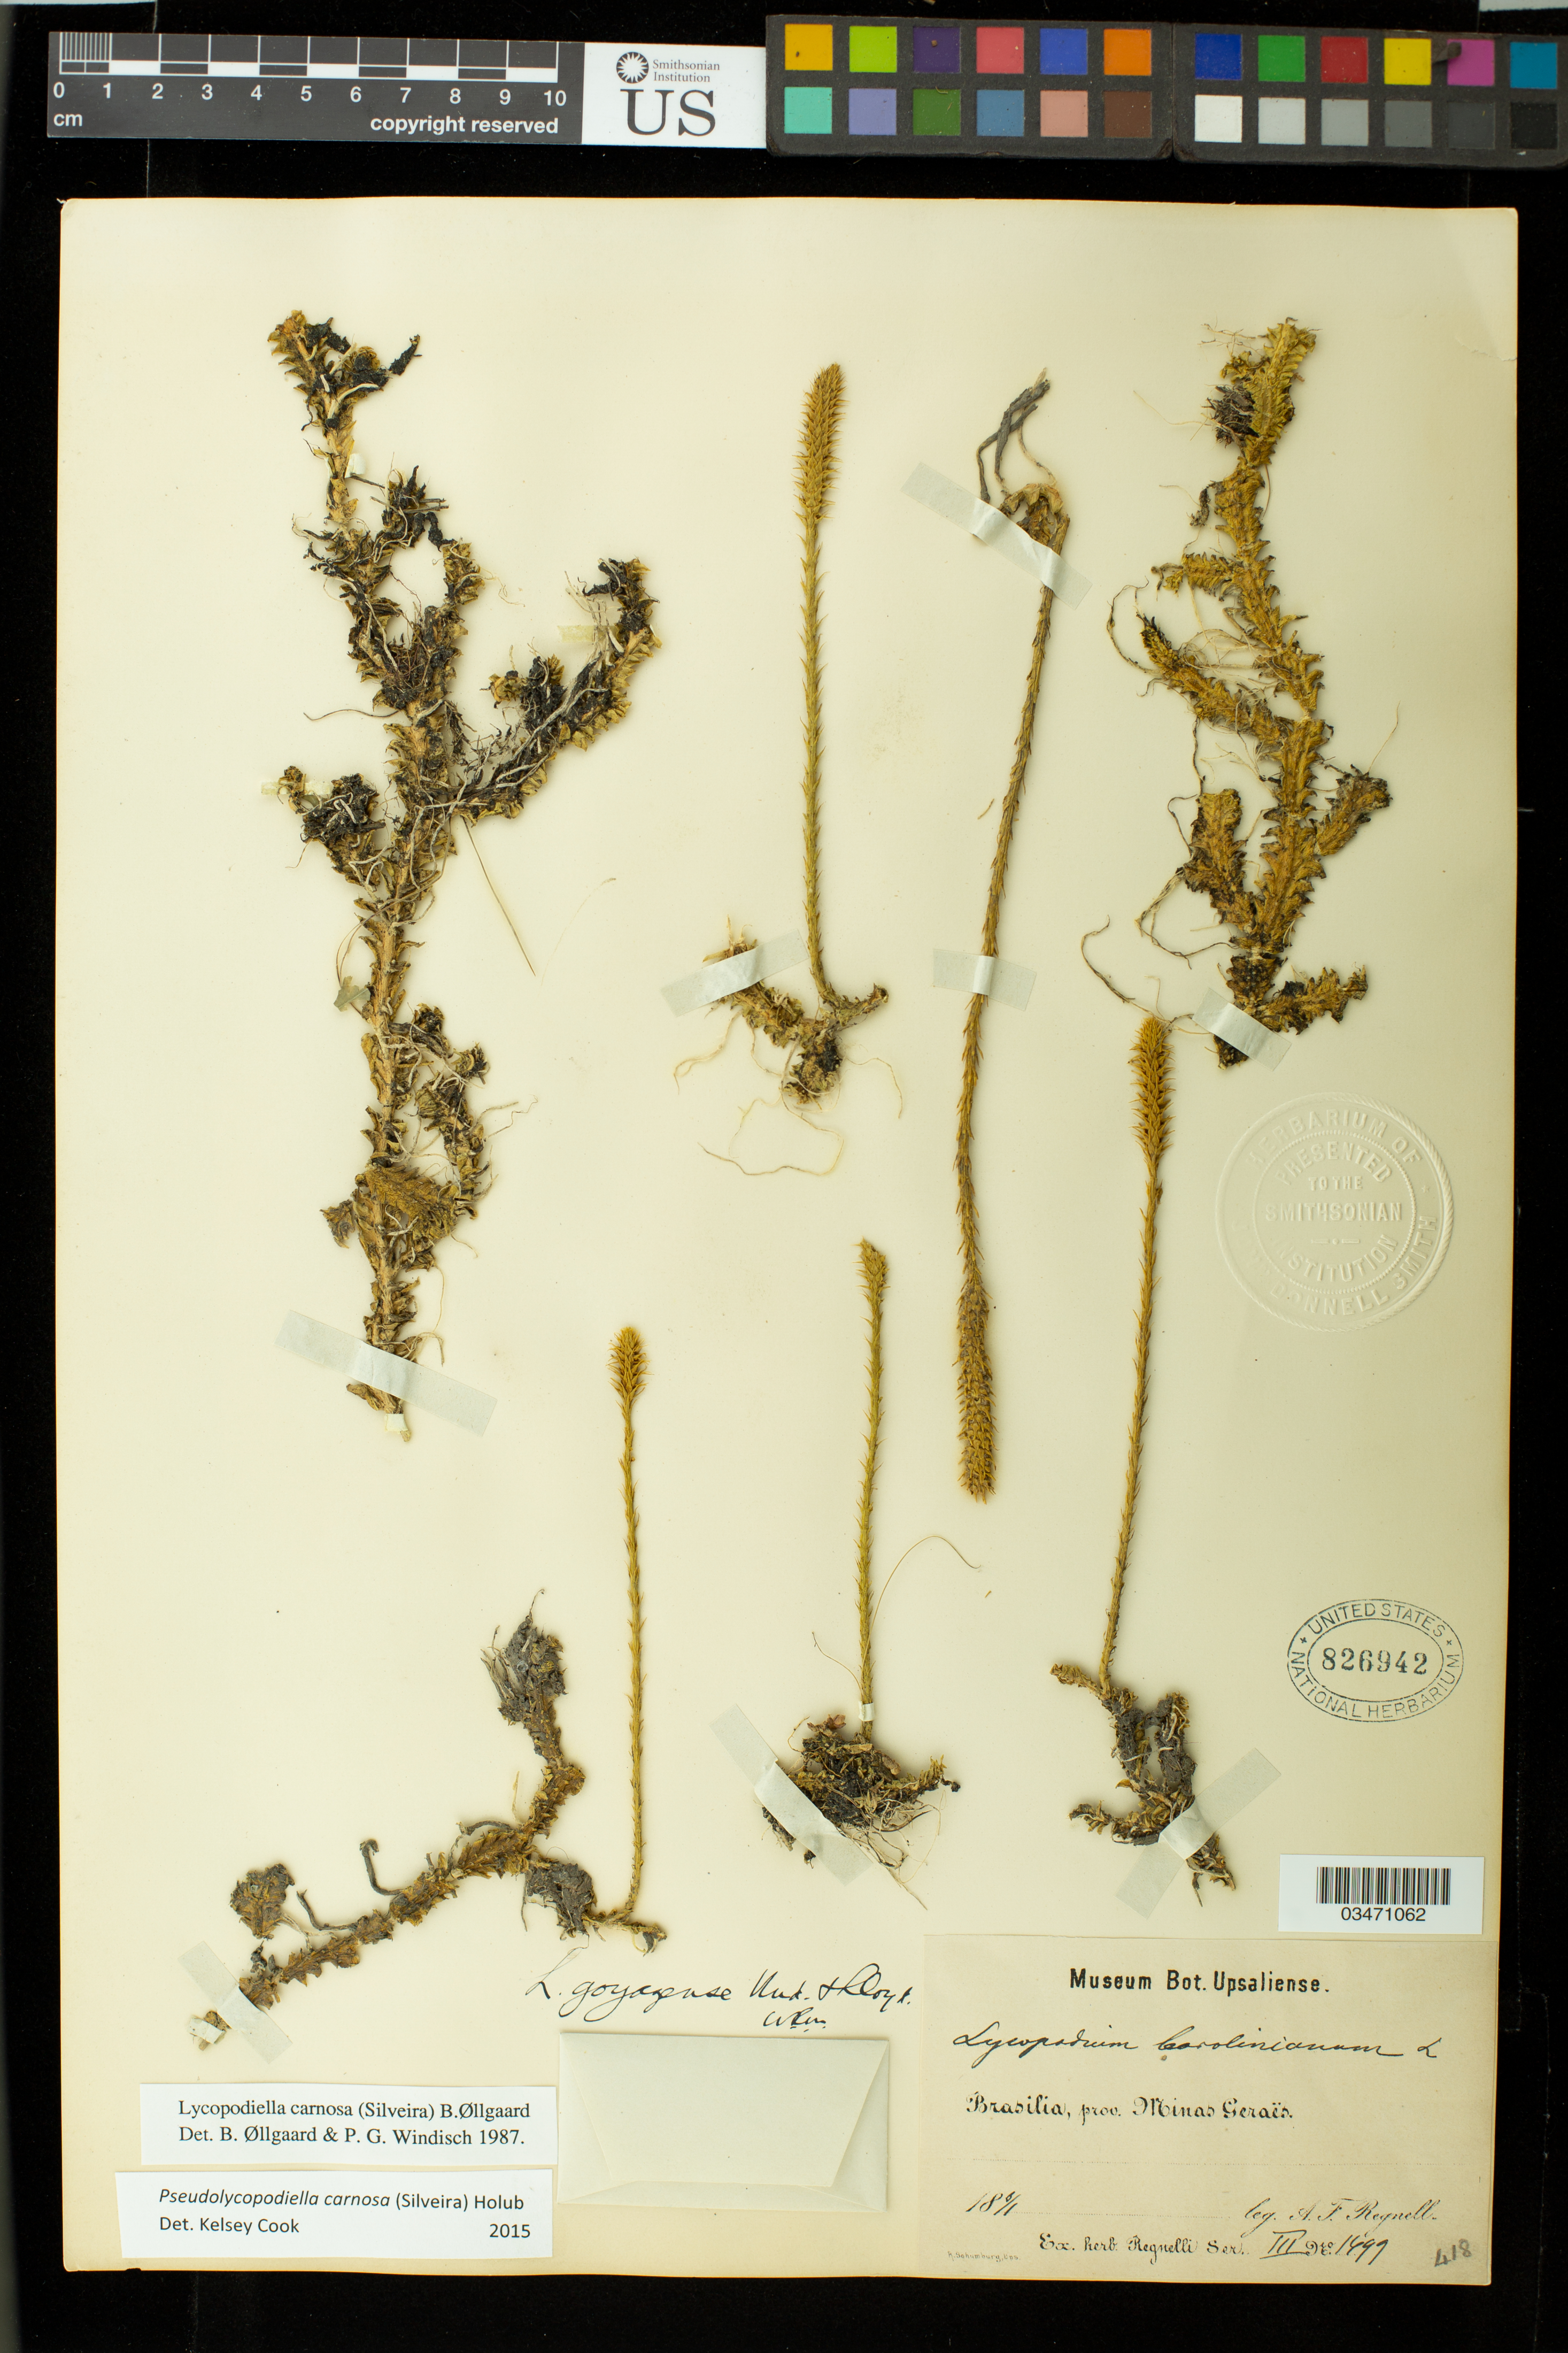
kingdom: Plantae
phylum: Tracheophyta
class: Lycopodiopsida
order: Lycopodiales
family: Lycopodiaceae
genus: Pseudolycopodiella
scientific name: Pseudolycopodiella carnosa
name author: (Silveira) Holub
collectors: A. Regnell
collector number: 1499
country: Brazil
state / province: Minas Gerais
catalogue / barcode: US 826942